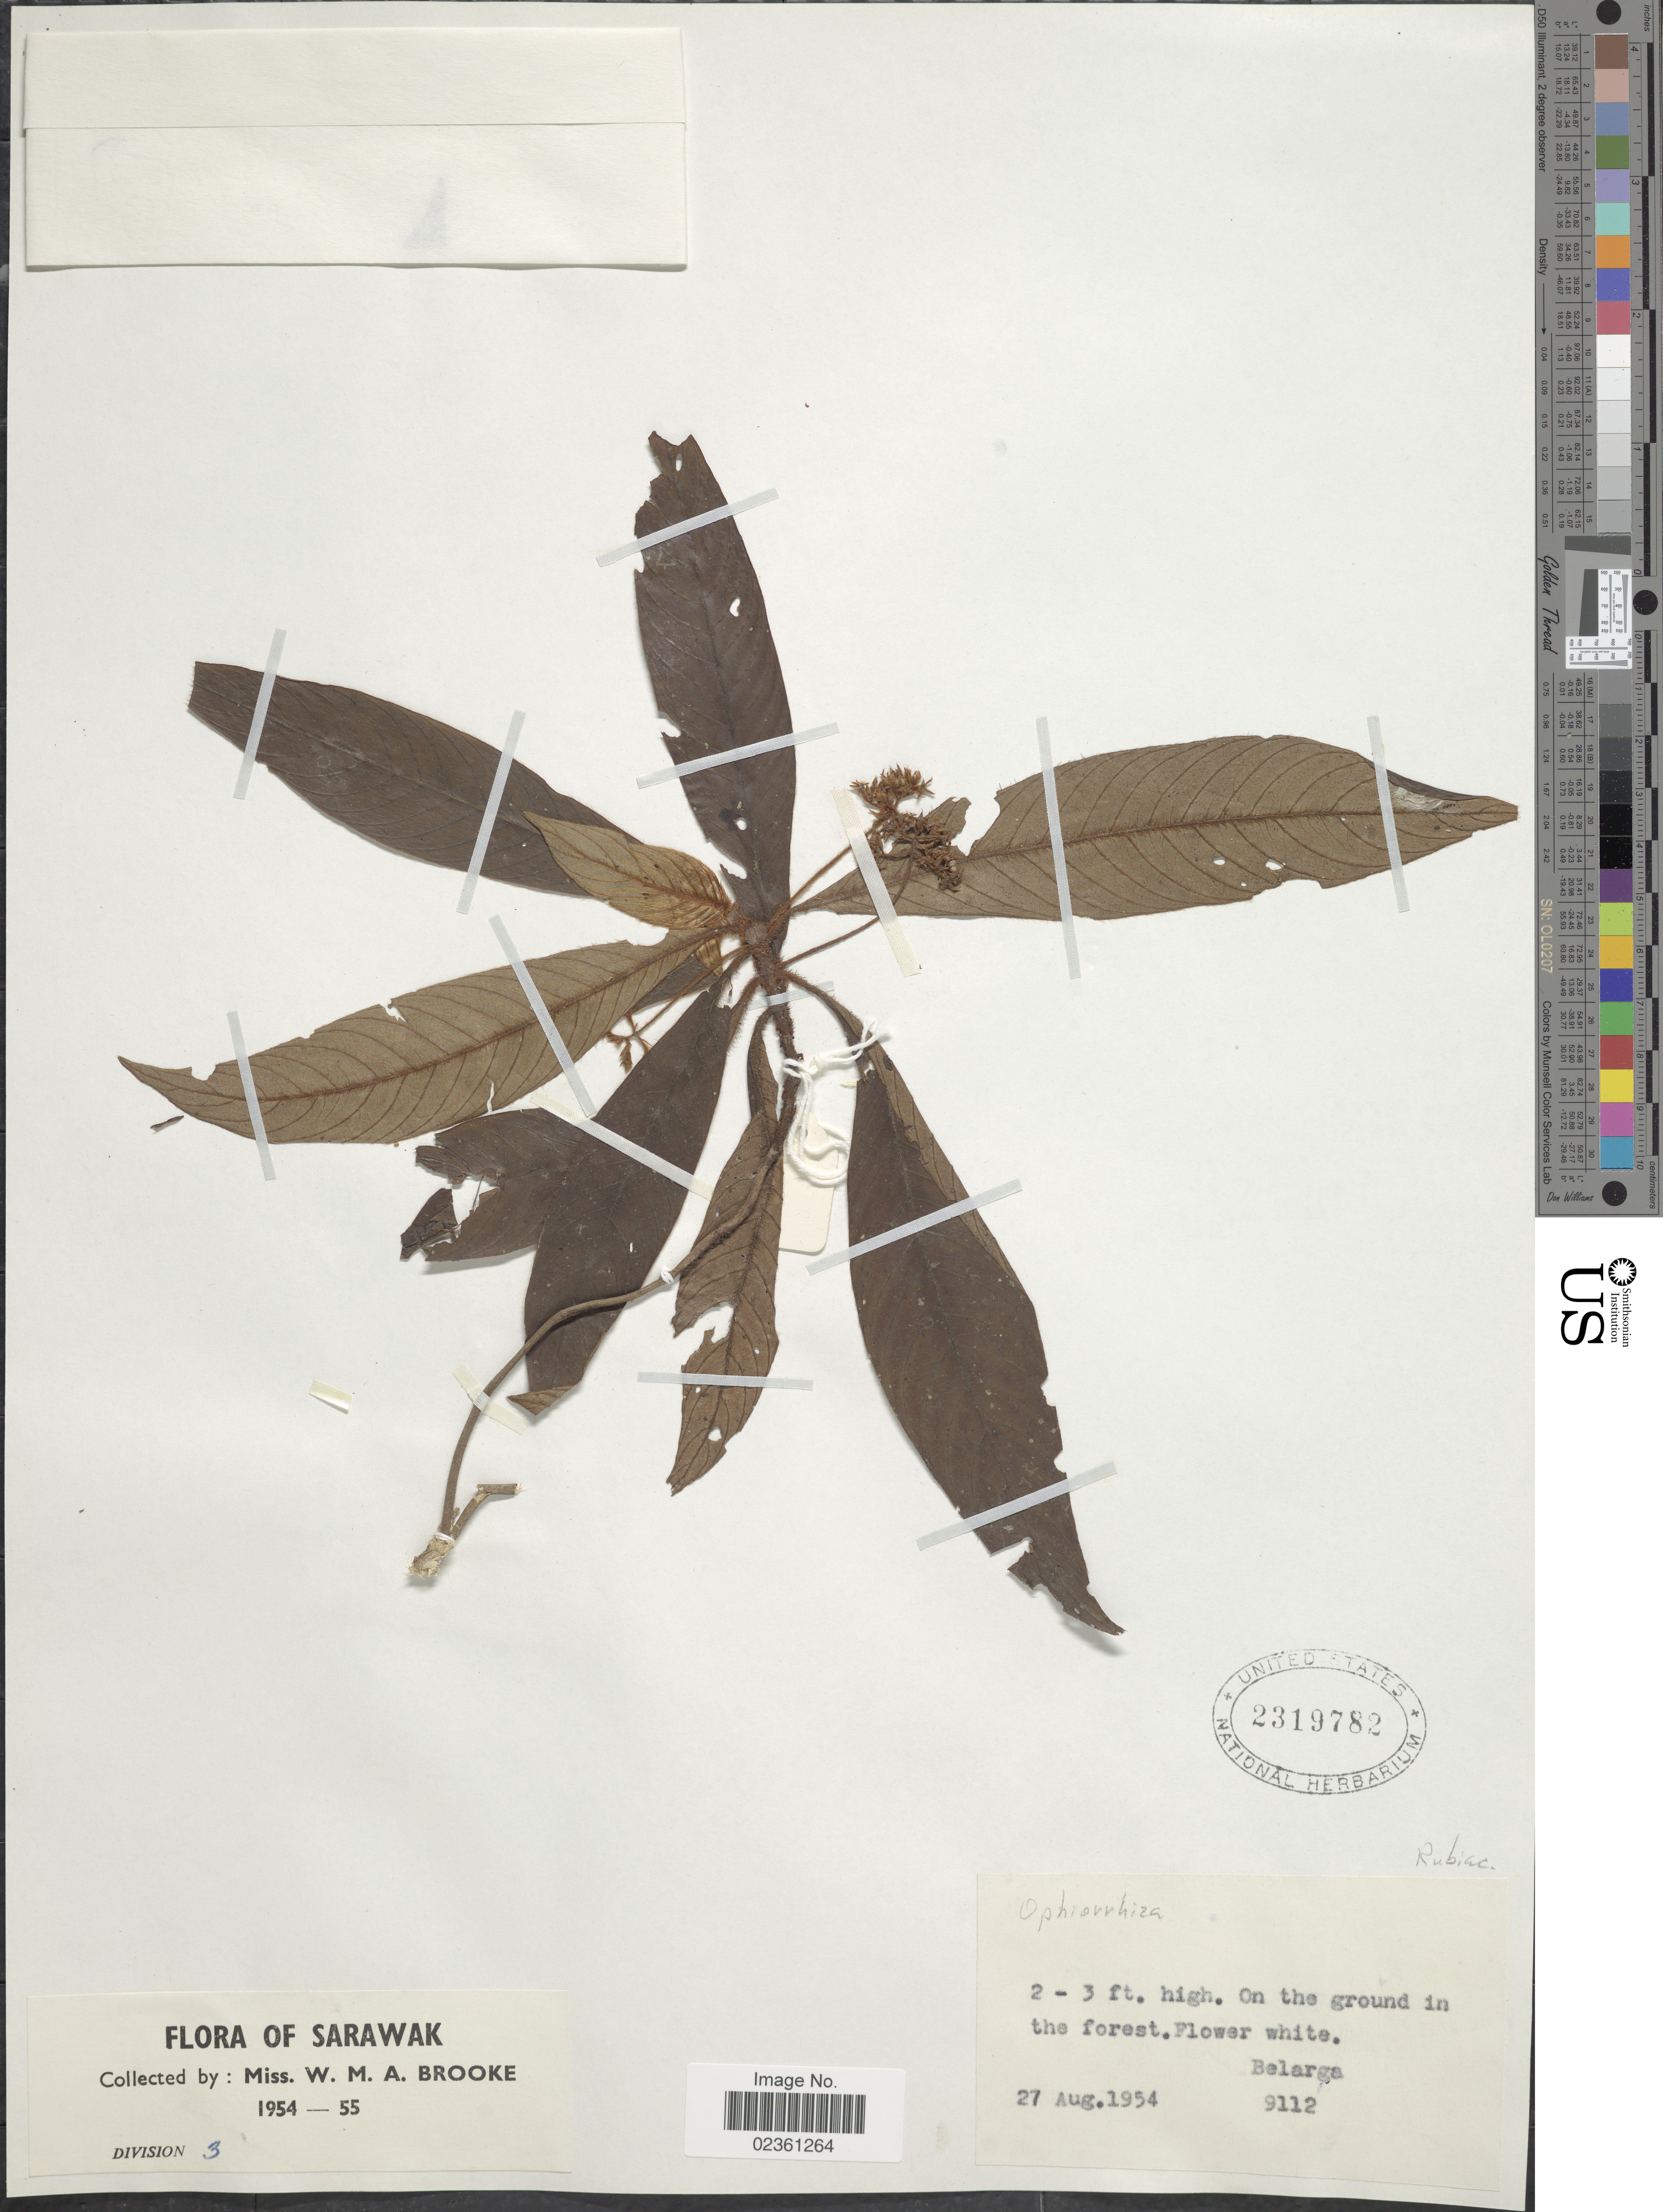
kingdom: Plantae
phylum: Tracheophyta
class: Magnoliopsida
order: Gentianales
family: Rubiaceae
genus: Ophiorrhiza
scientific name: Ophiorrhiza sp.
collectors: W. Brooke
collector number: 9112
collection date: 1954-08-27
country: Malaysia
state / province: Sarawak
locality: On the ground in the forest, Belarga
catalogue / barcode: US 2319782